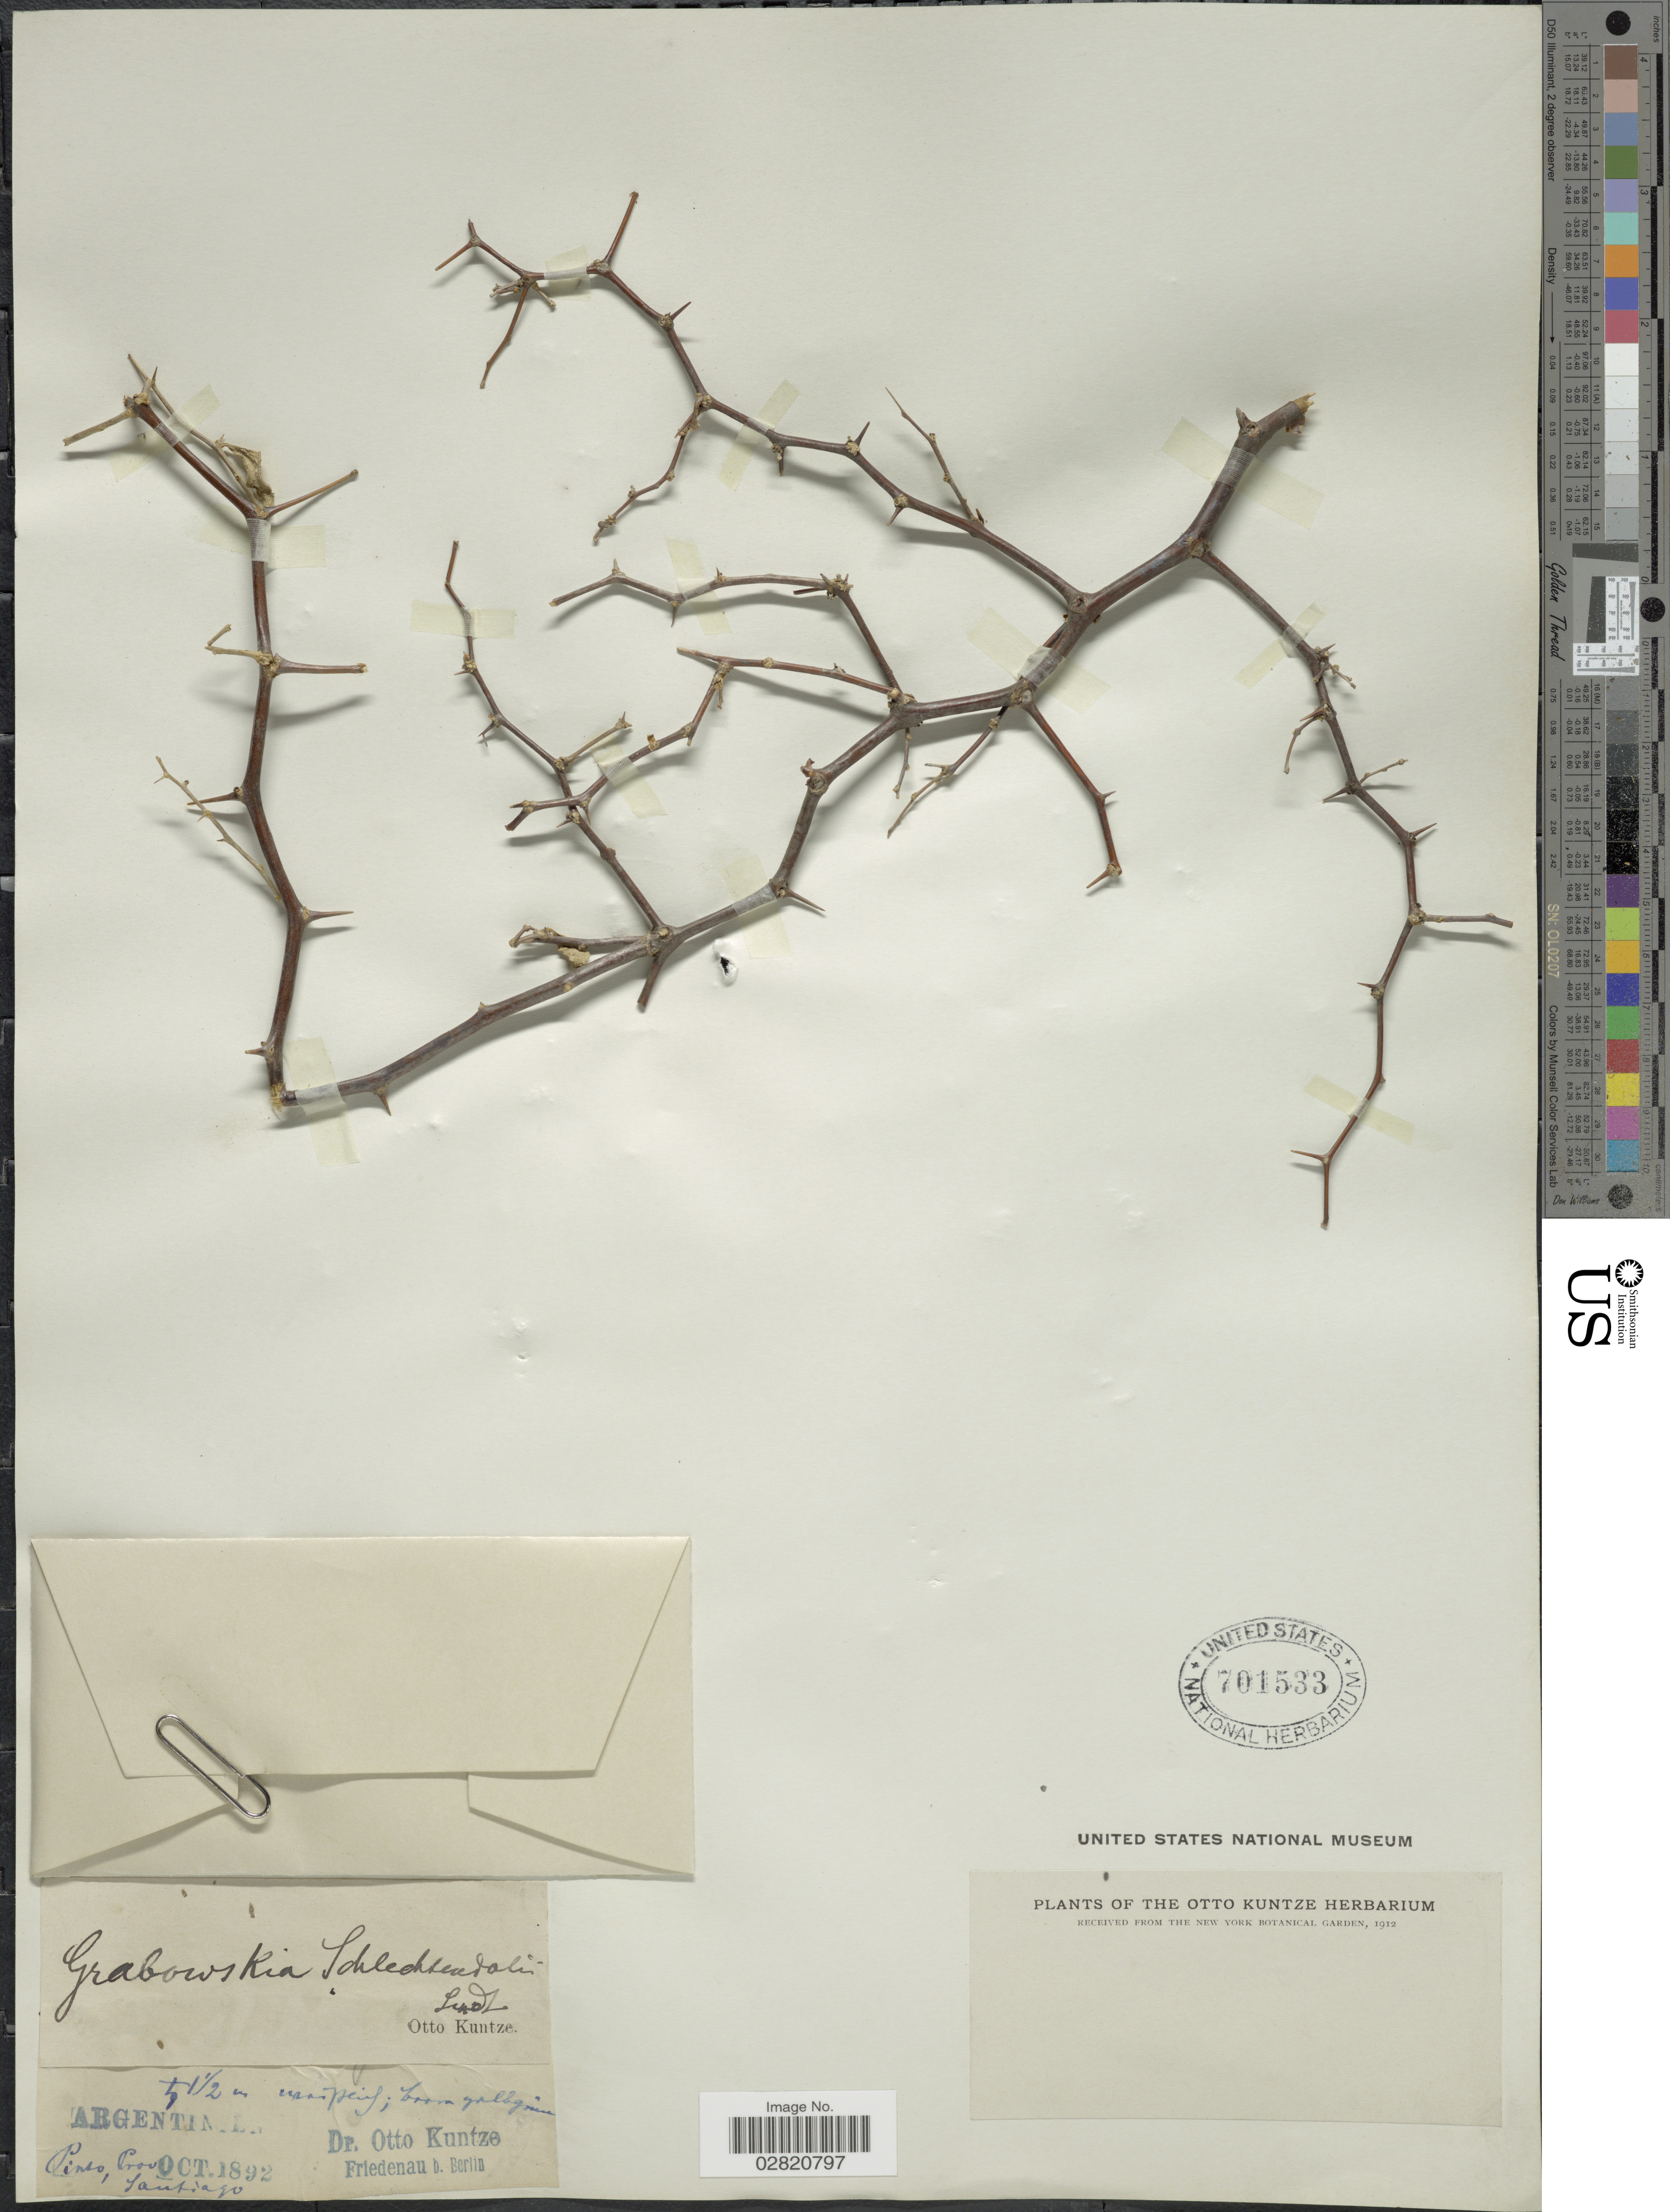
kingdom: Plantae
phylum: Tracheophyta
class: Magnoliopsida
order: Solanales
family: Solanaceae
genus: Grabowskia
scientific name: Grabowskia duplicata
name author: Arn.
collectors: C.E.O. Kuntze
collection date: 1892-10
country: Argentina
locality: Pinto, Prov. Santiago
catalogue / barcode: US 701533